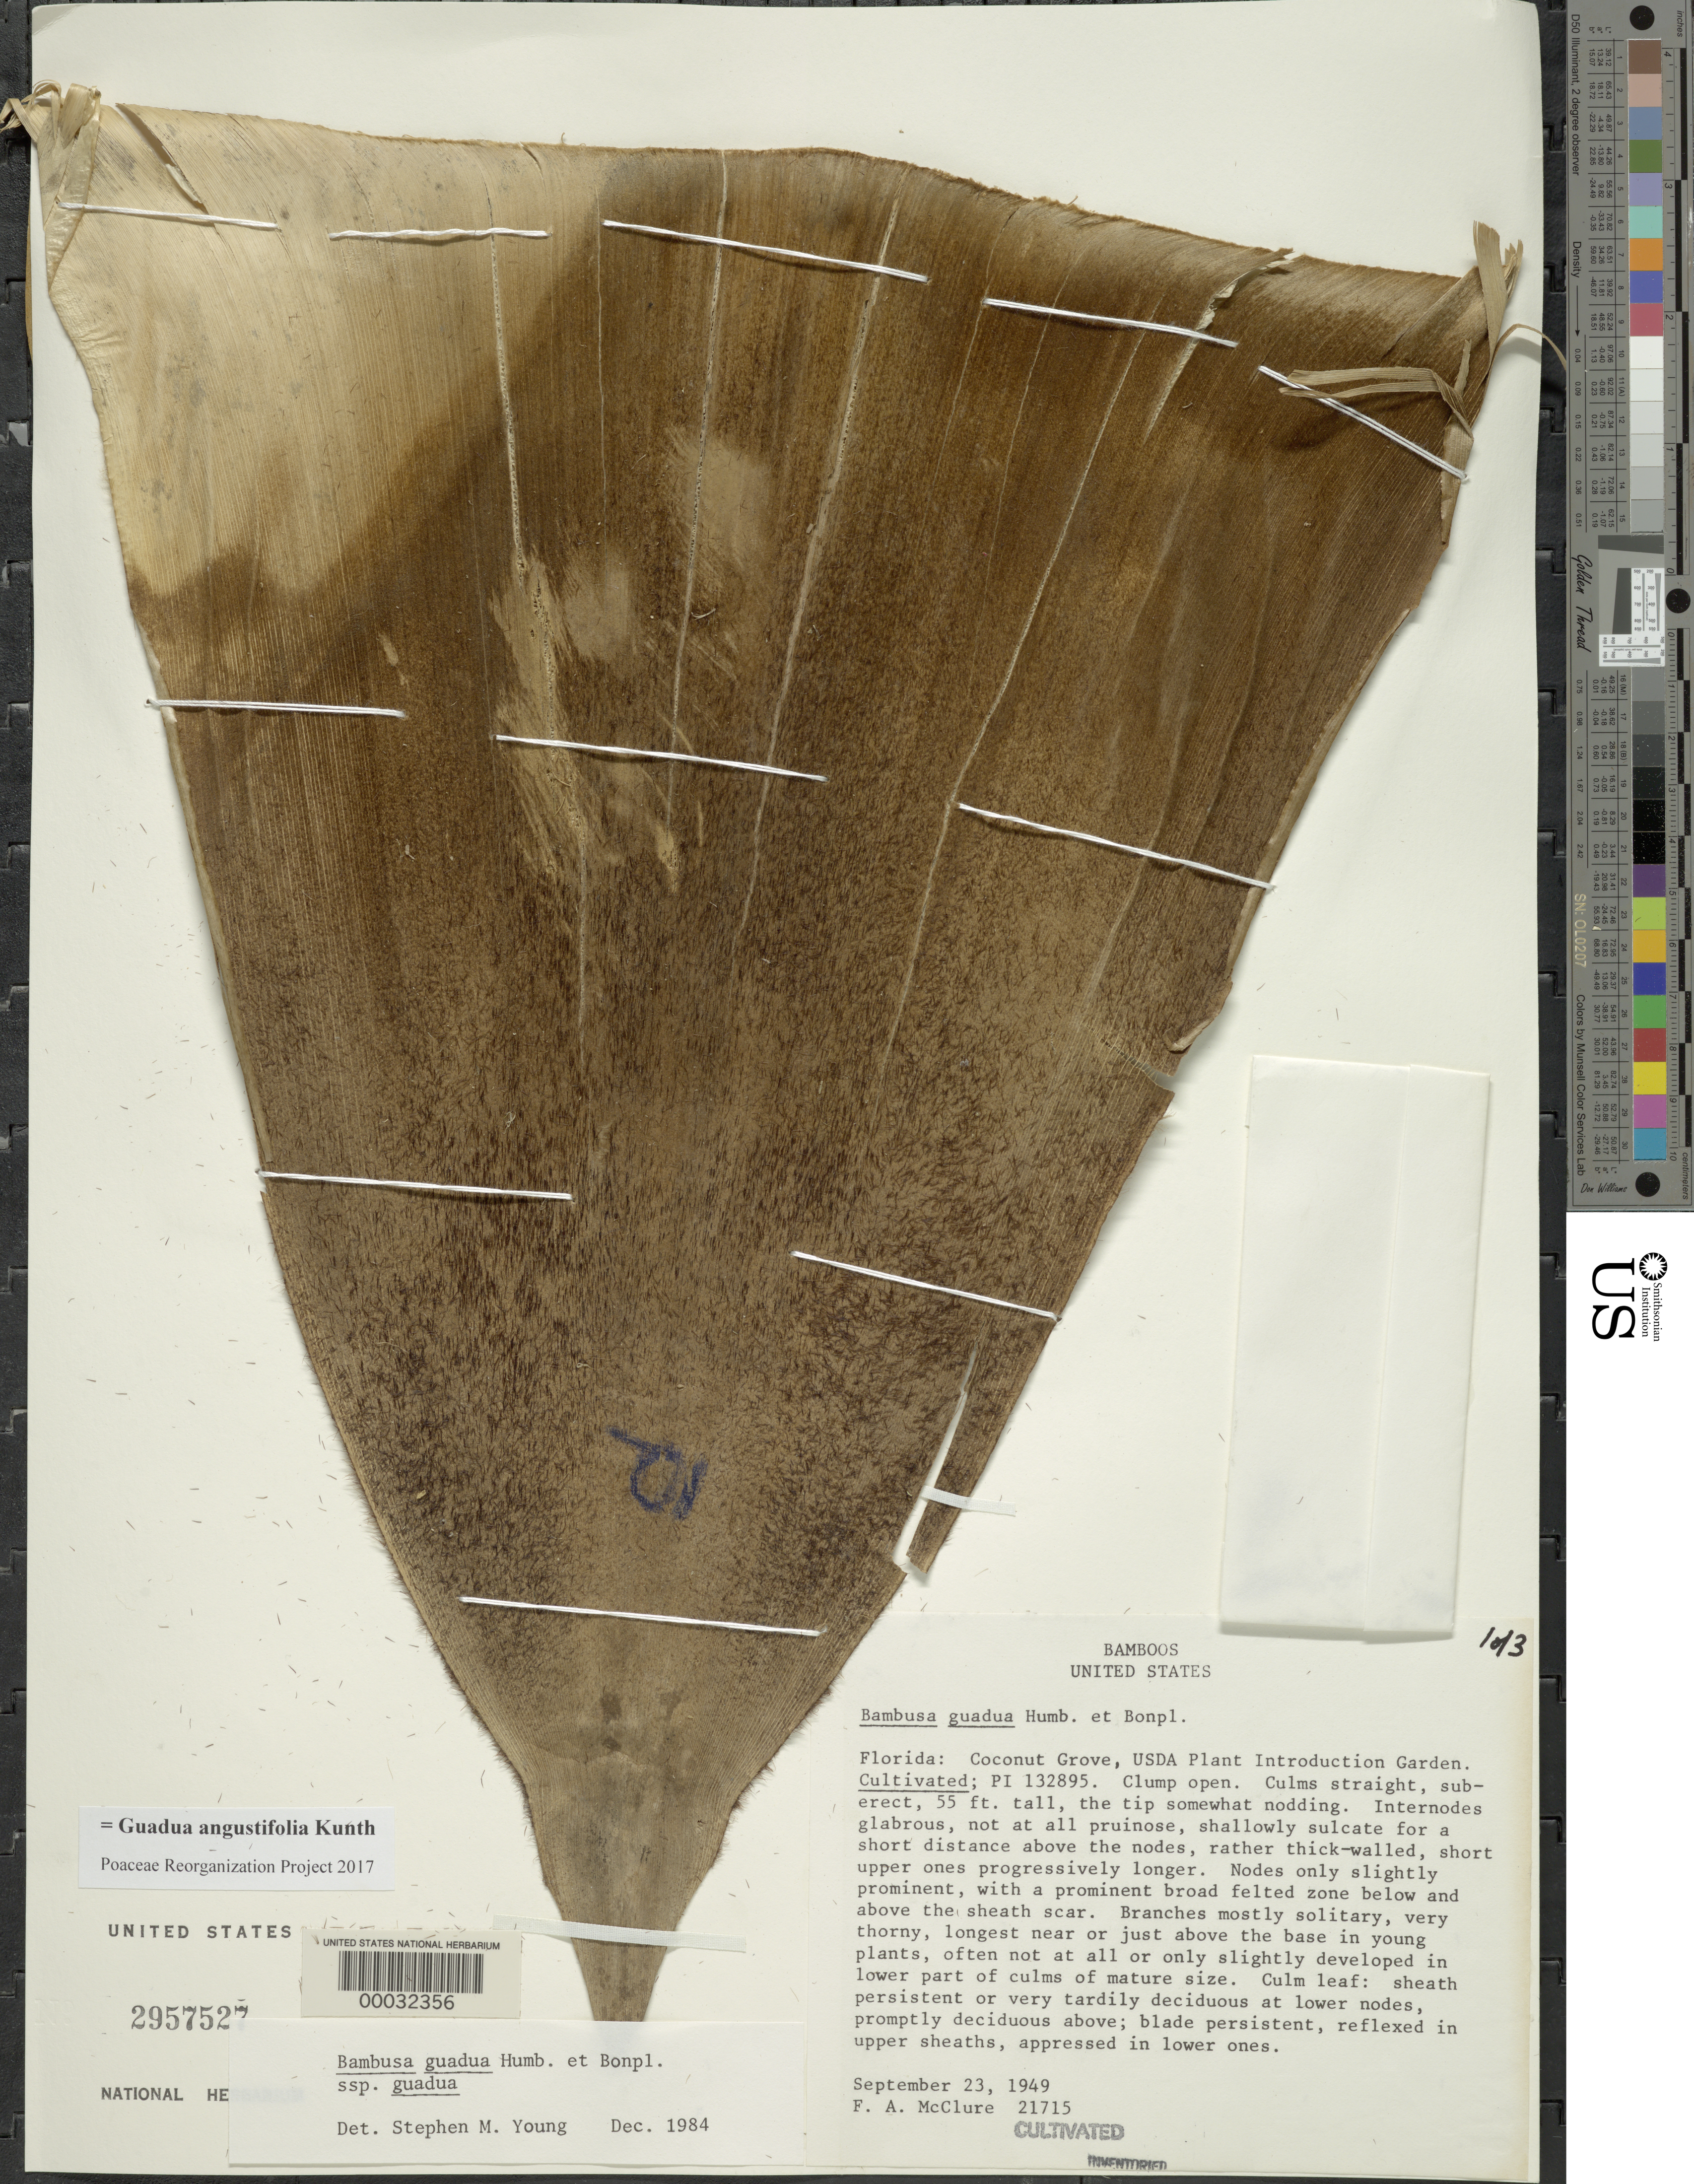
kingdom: Plantae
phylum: Tracheophyta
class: Liliopsida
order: Poales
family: Poaceae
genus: Guadua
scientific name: Guadua angustifolia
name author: Kunth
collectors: F. A. McClure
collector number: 21715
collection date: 1949-09-23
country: United States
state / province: Florida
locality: Coconut Grove (USDA), Plant Introduction Garden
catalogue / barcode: US 2957527